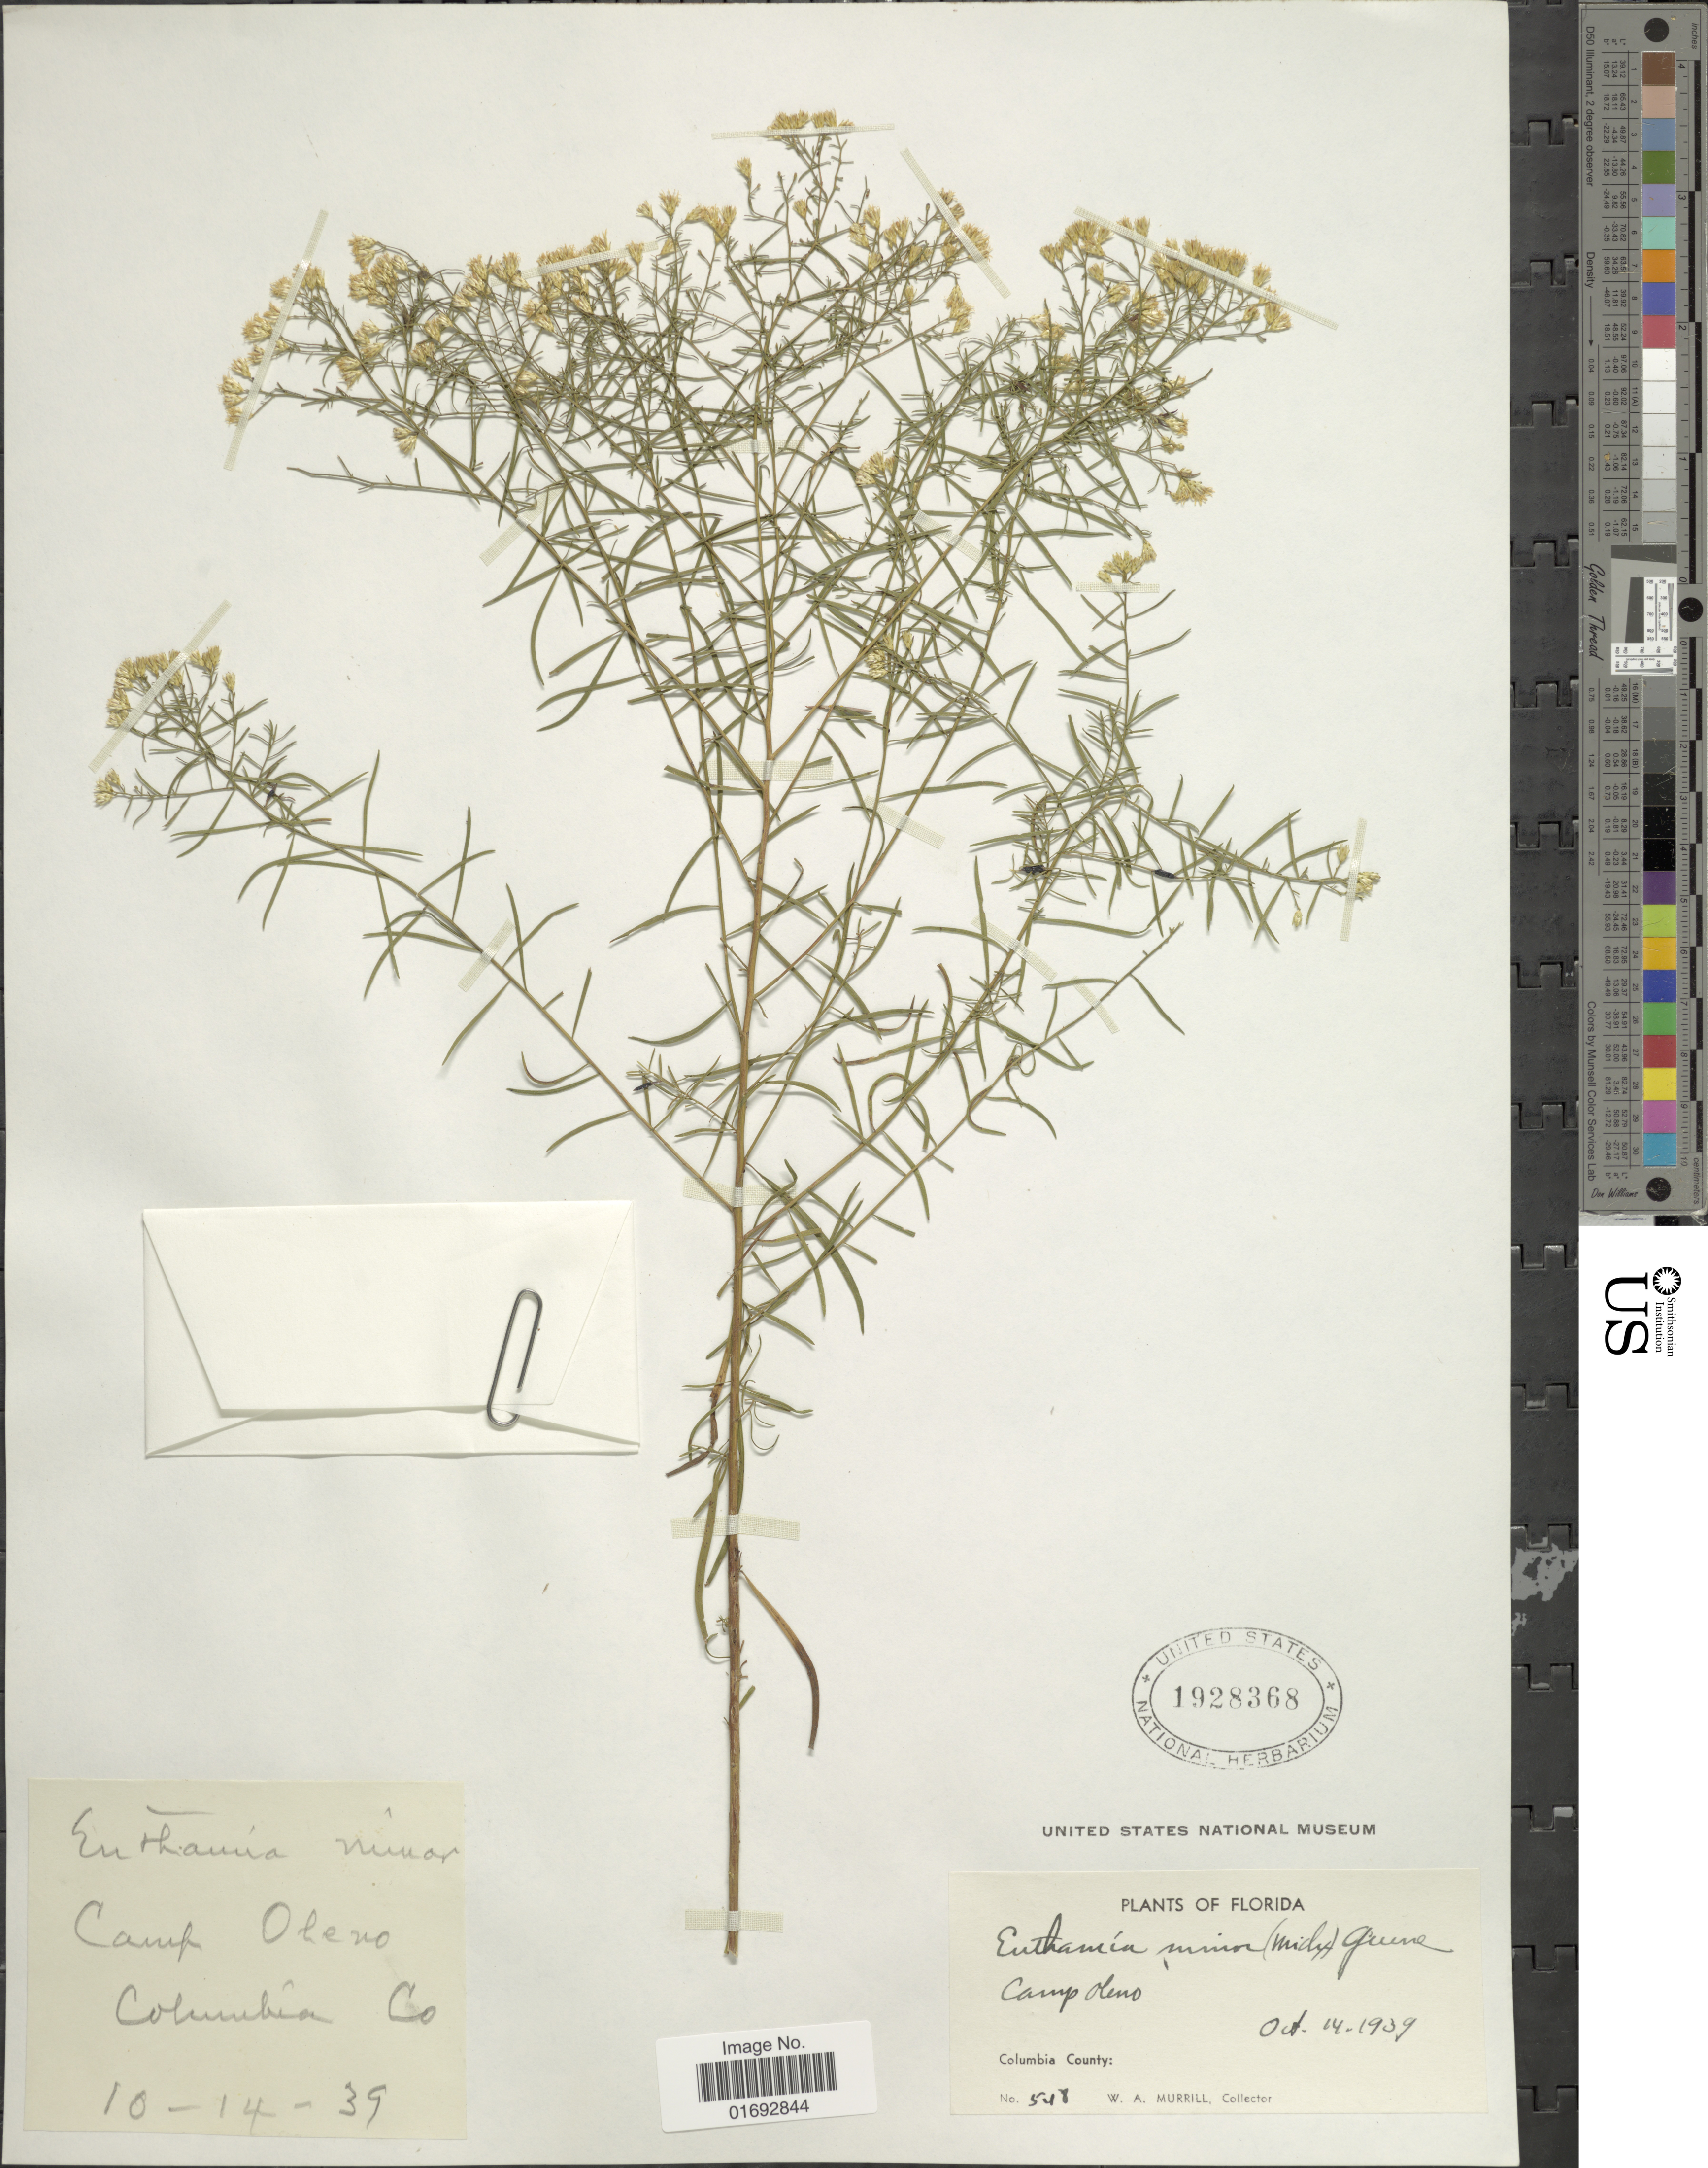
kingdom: Plantae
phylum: Tracheophyta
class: Magnoliopsida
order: Asterales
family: Asteraceae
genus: Euthamia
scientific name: Euthamia tenuifolia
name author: (Pursh) Nutt.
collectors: W. A. Murrill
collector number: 548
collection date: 1939-10-14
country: United States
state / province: Florida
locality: Camp Oleno, Columbia County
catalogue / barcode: US 1928368